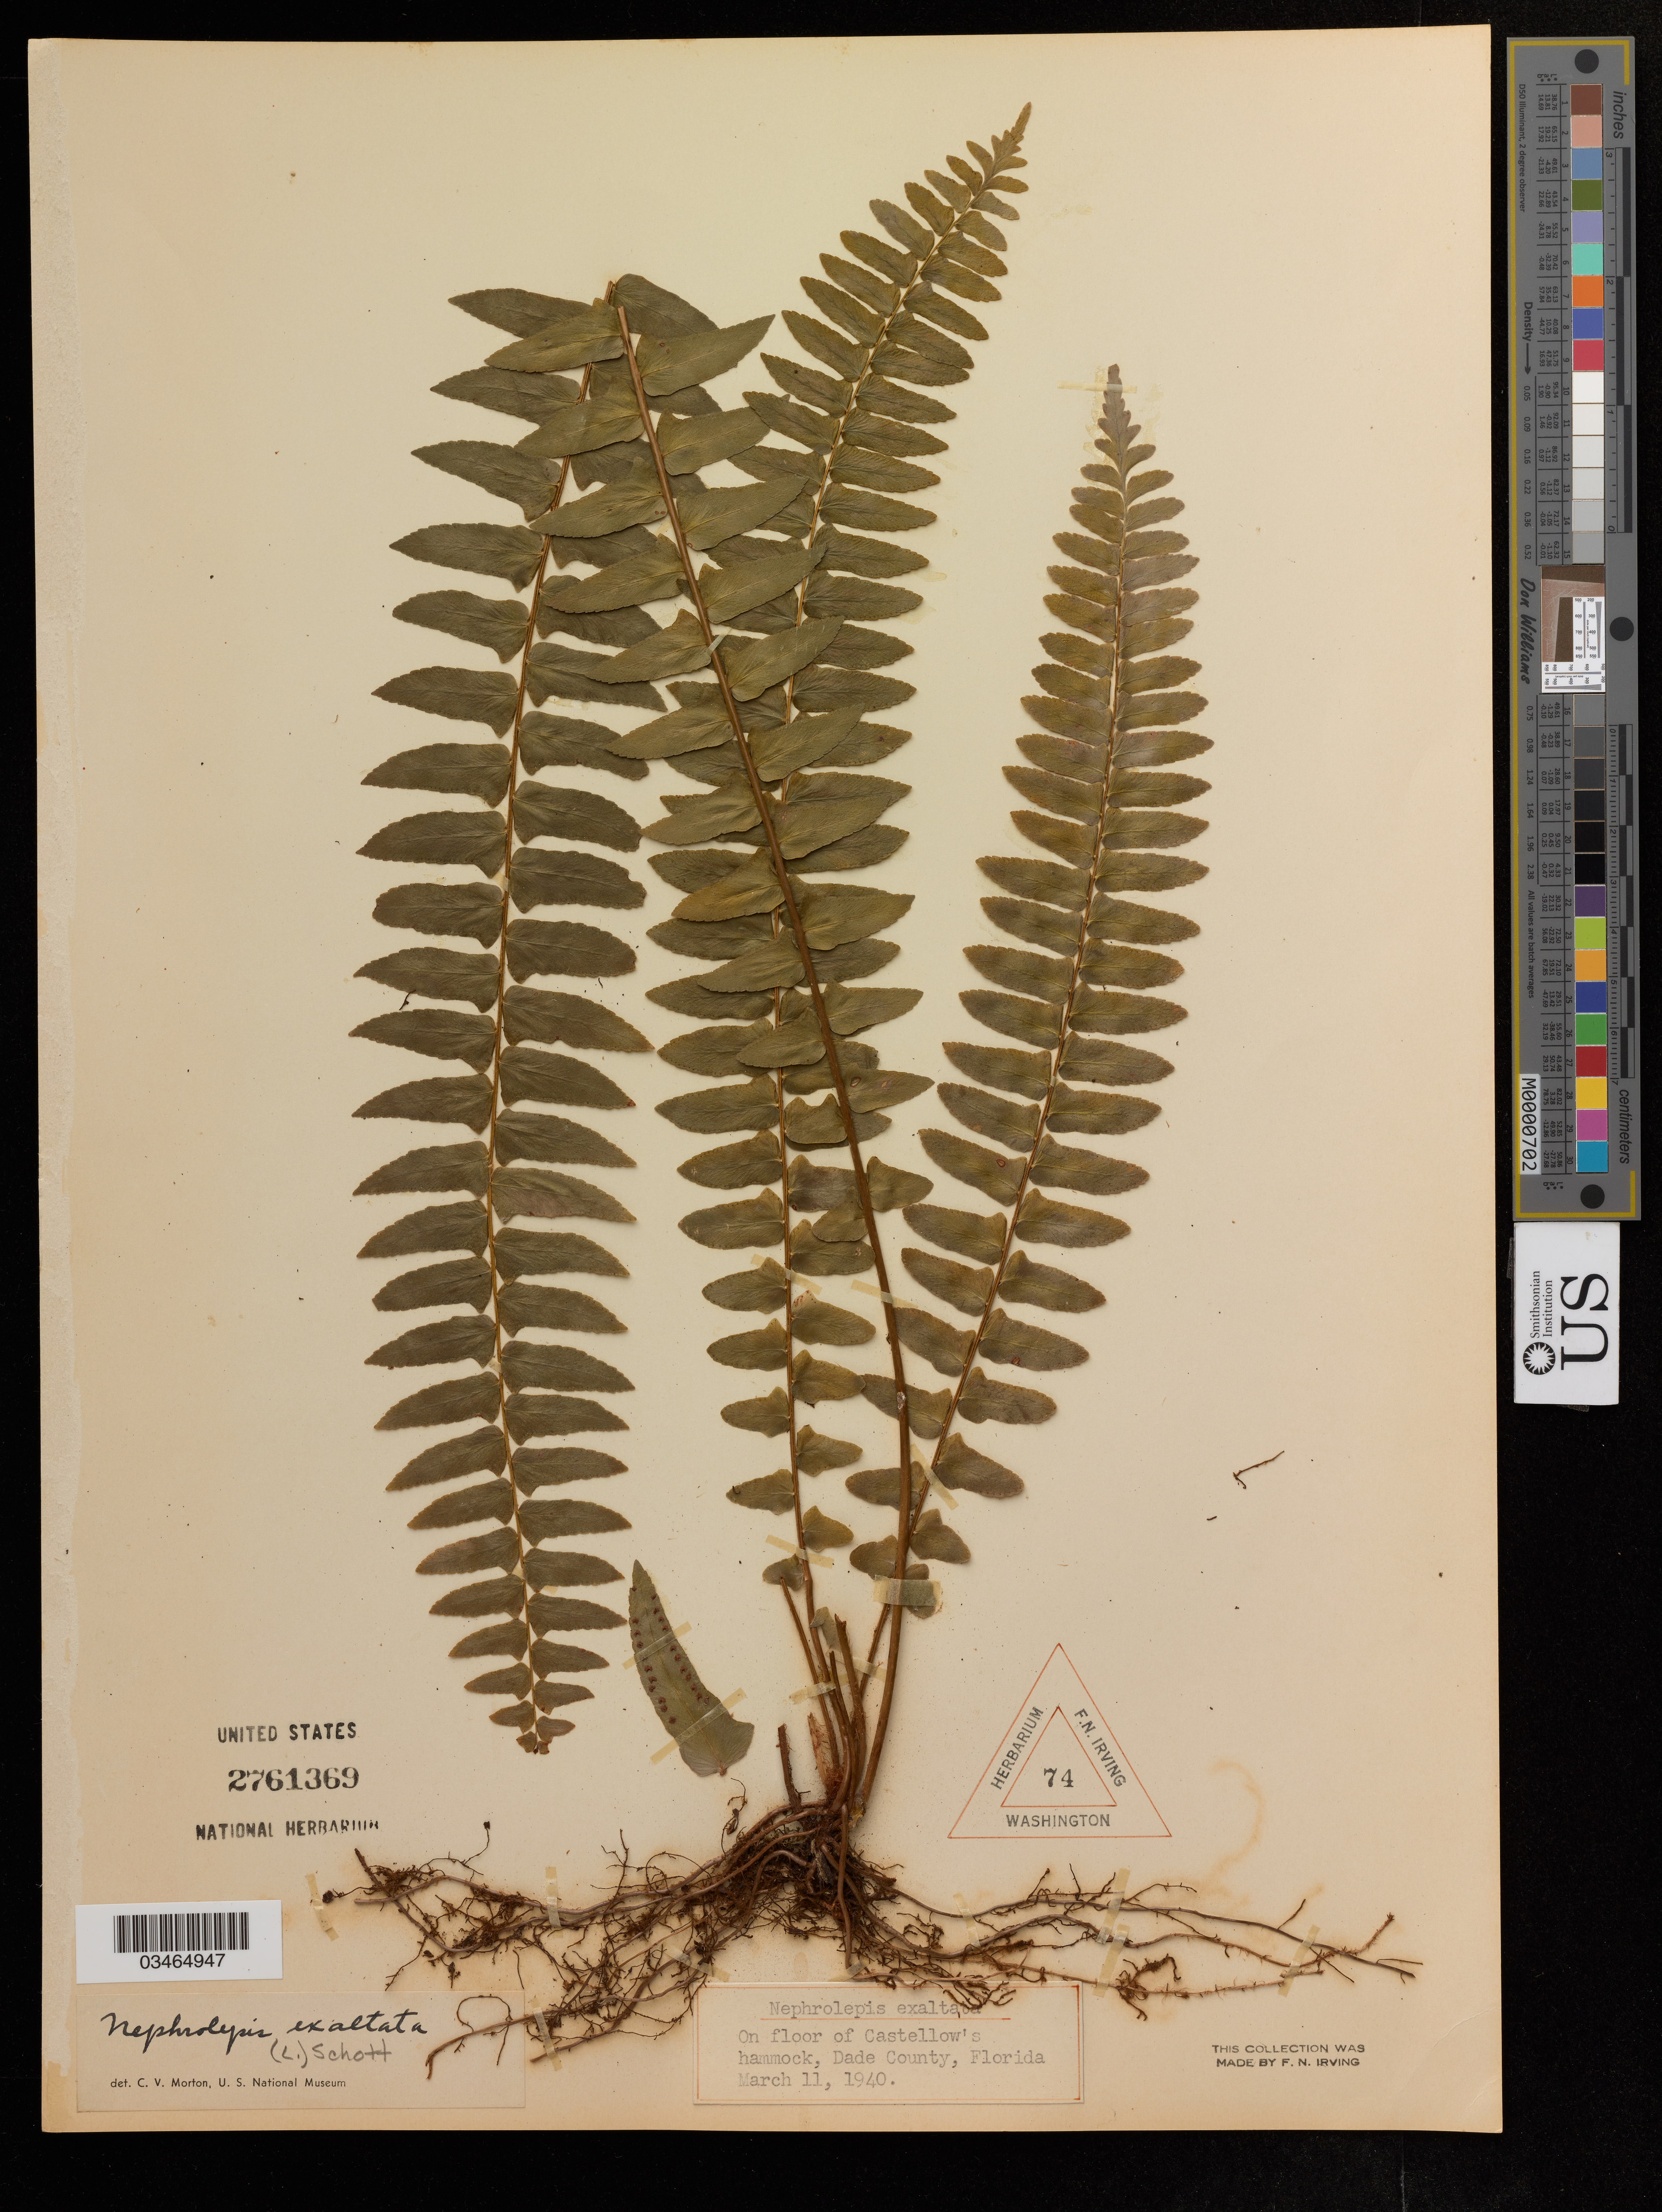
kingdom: Plantae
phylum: Tracheophyta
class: Polypodiopsida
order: Polypodiales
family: Nephrolepidaceae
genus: Nephrolepis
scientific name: Nephrolepis exaltata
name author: (L.) Schott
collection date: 1940-03-11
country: United States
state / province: Florida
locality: On floor of Castellow's hammock, Dade County.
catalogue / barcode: US 2761369